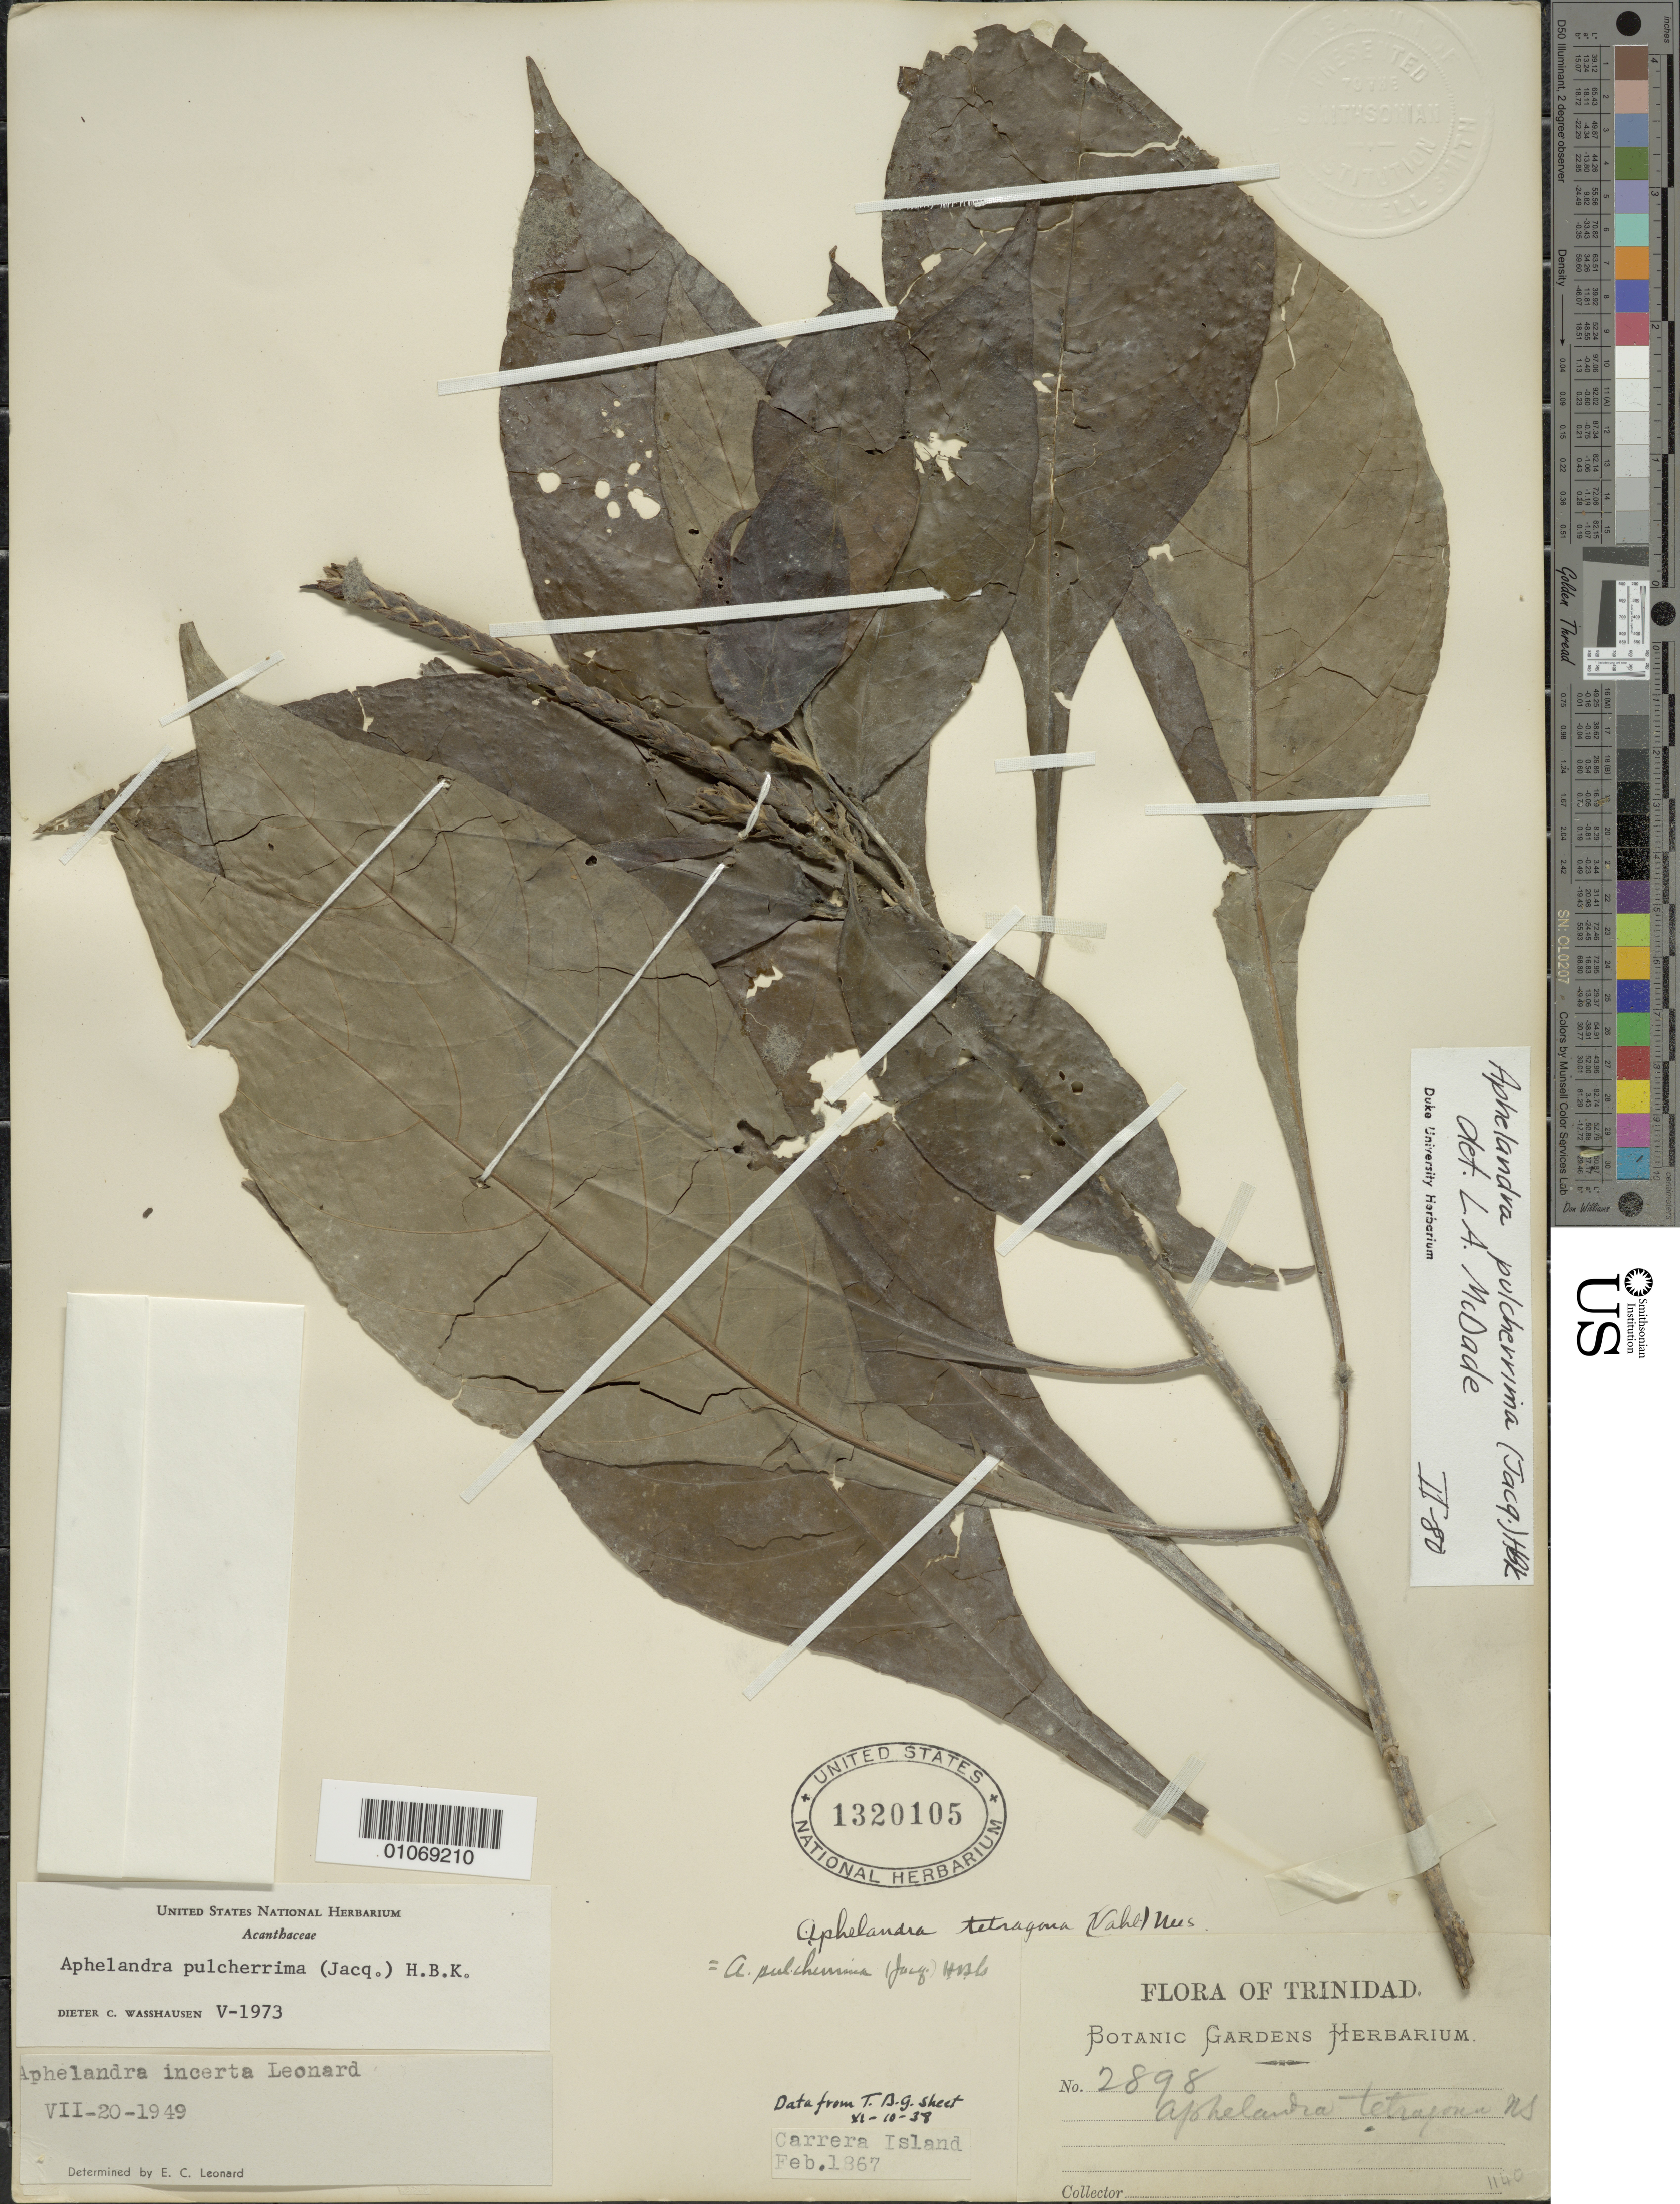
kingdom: Plantae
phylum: Tracheophyta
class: Magnoliopsida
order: Lamiales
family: Acanthaceae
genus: Aphelandra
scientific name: Aphelandra pulcherrima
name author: (Jacq.) Kunth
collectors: Botanic Gardens Herbarium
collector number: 2898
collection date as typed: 01 Feb 1867 to 28 Feb 1867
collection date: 1867-02-01/1867-02-28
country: Trinidad and Tobago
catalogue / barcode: US 1320105